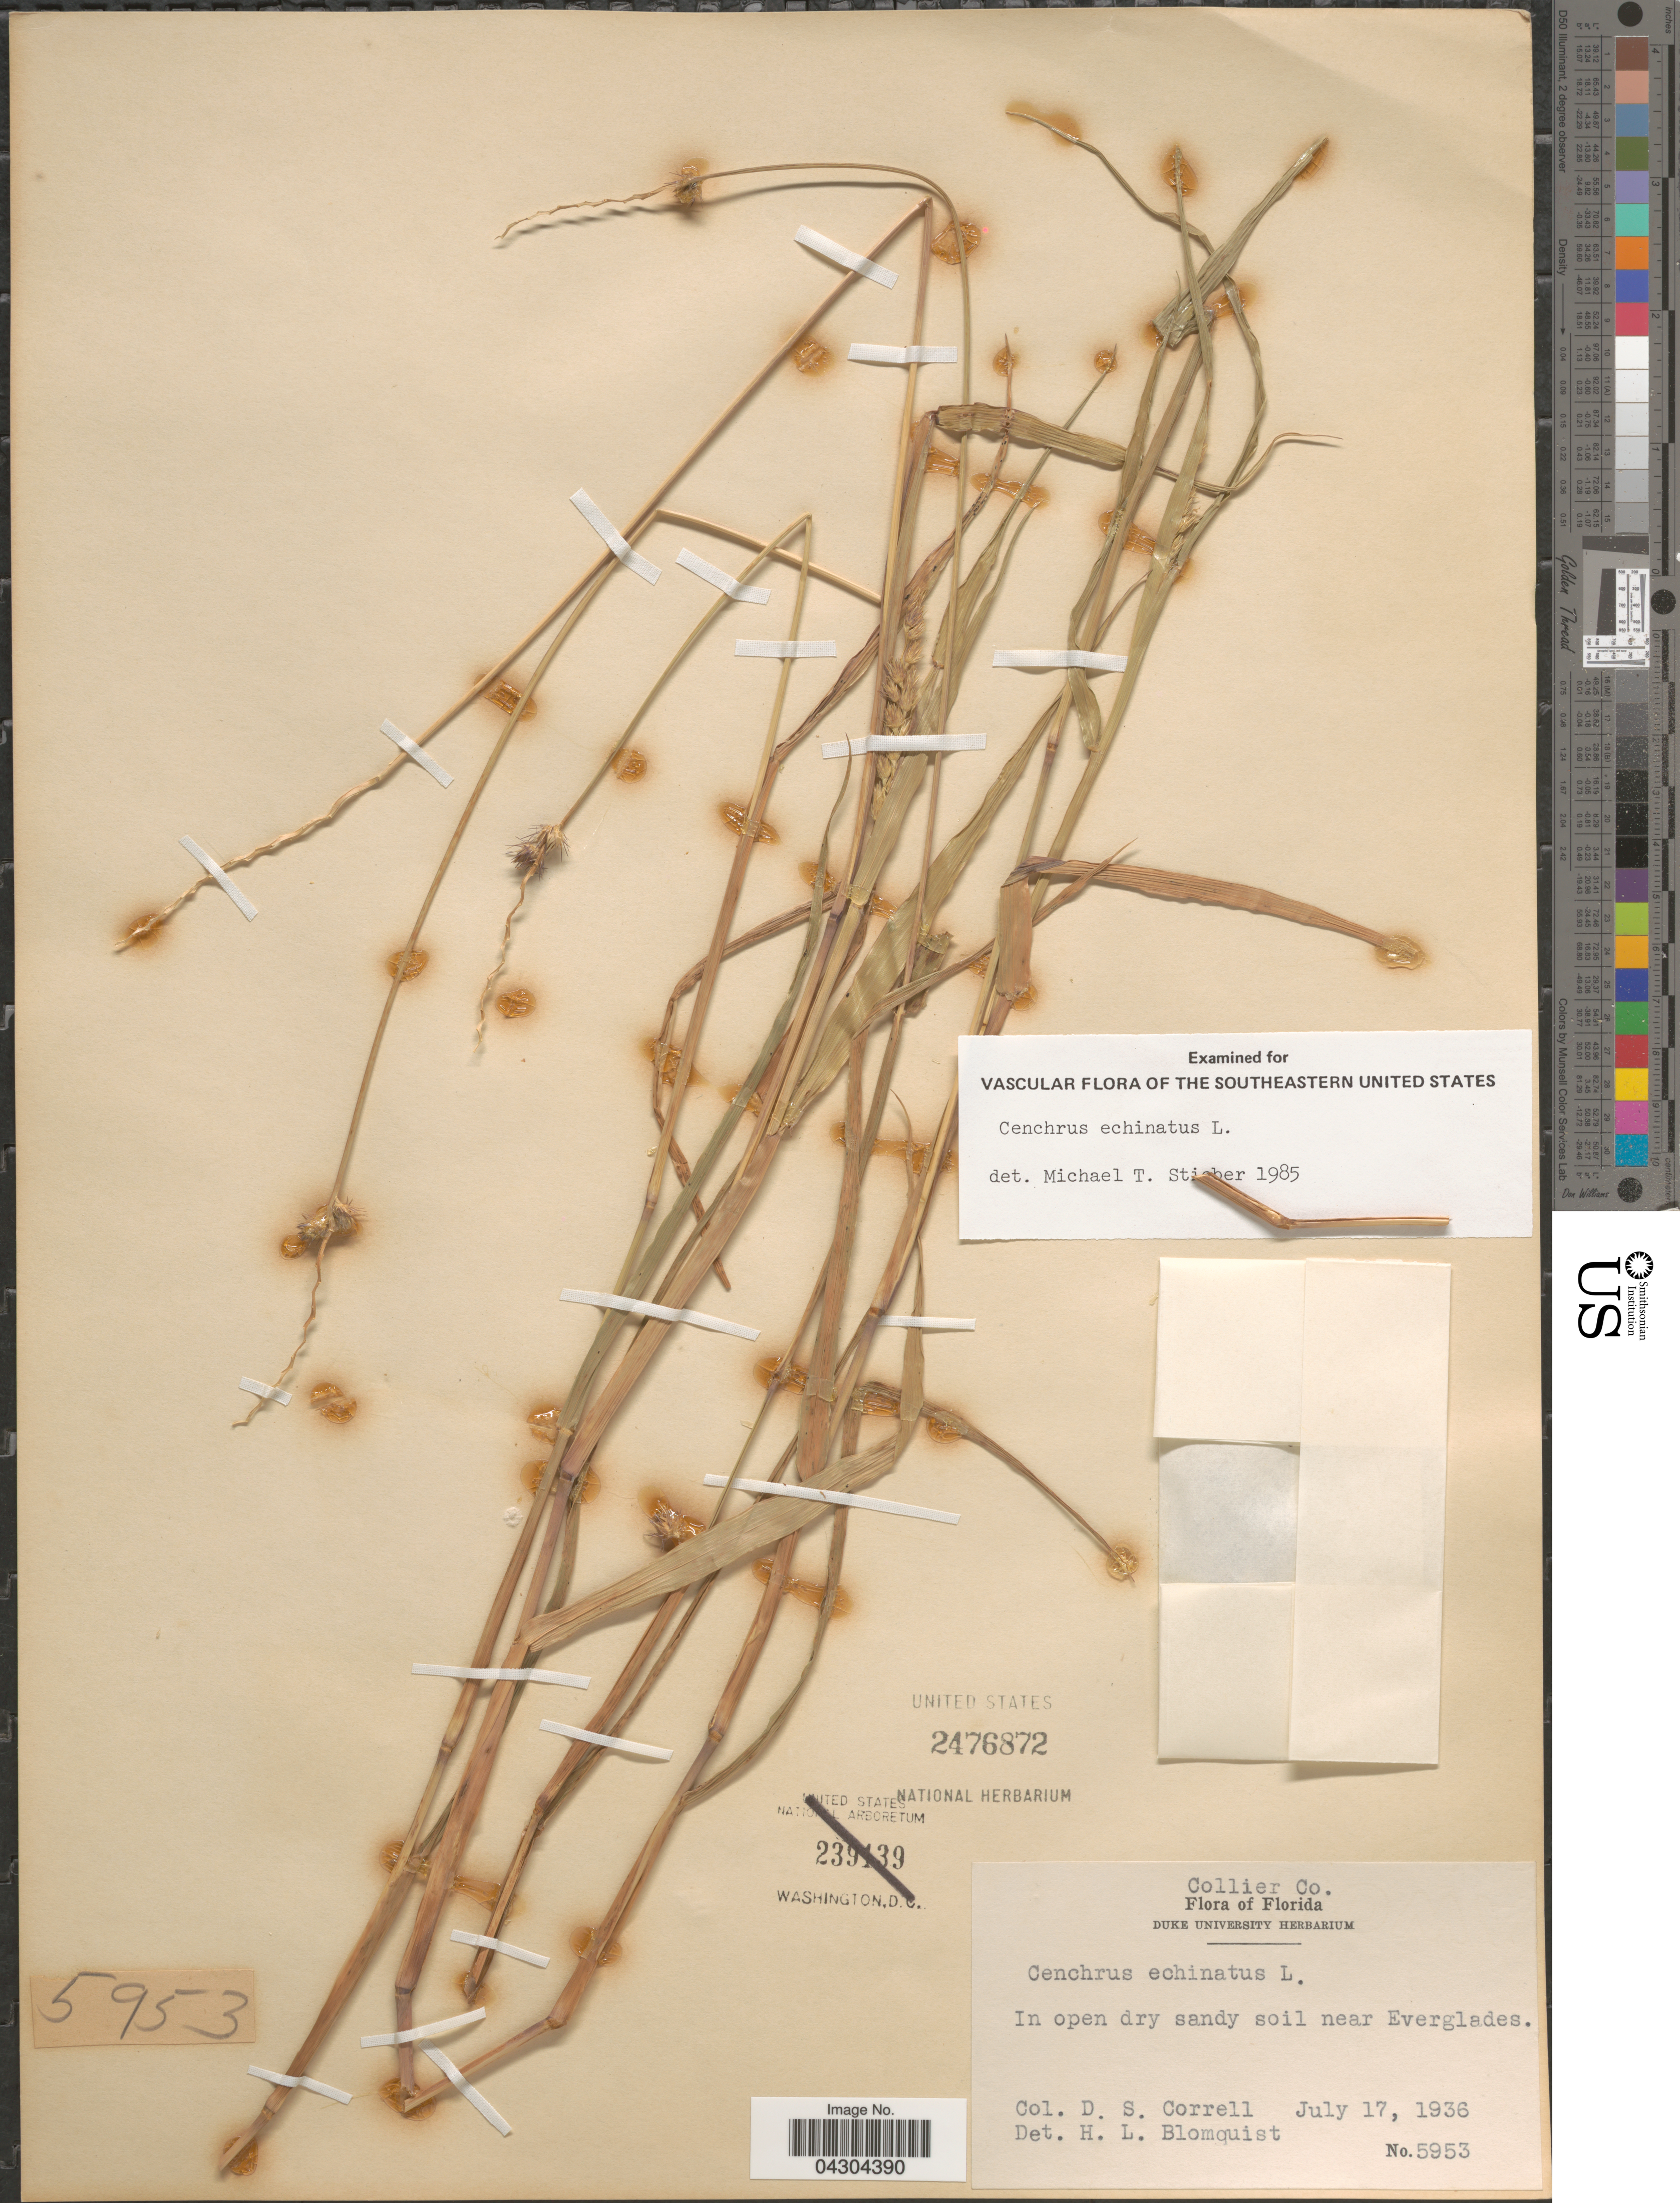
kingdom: Plantae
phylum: Tracheophyta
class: Liliopsida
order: Poales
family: Poaceae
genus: Cenchrus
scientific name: Cenchrus echinatus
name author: L.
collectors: D. S. Correll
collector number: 5953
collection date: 1936-07-17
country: United States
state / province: Florida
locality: Collier Co. In open dry sandy soil near Everglades.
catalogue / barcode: US 2476872